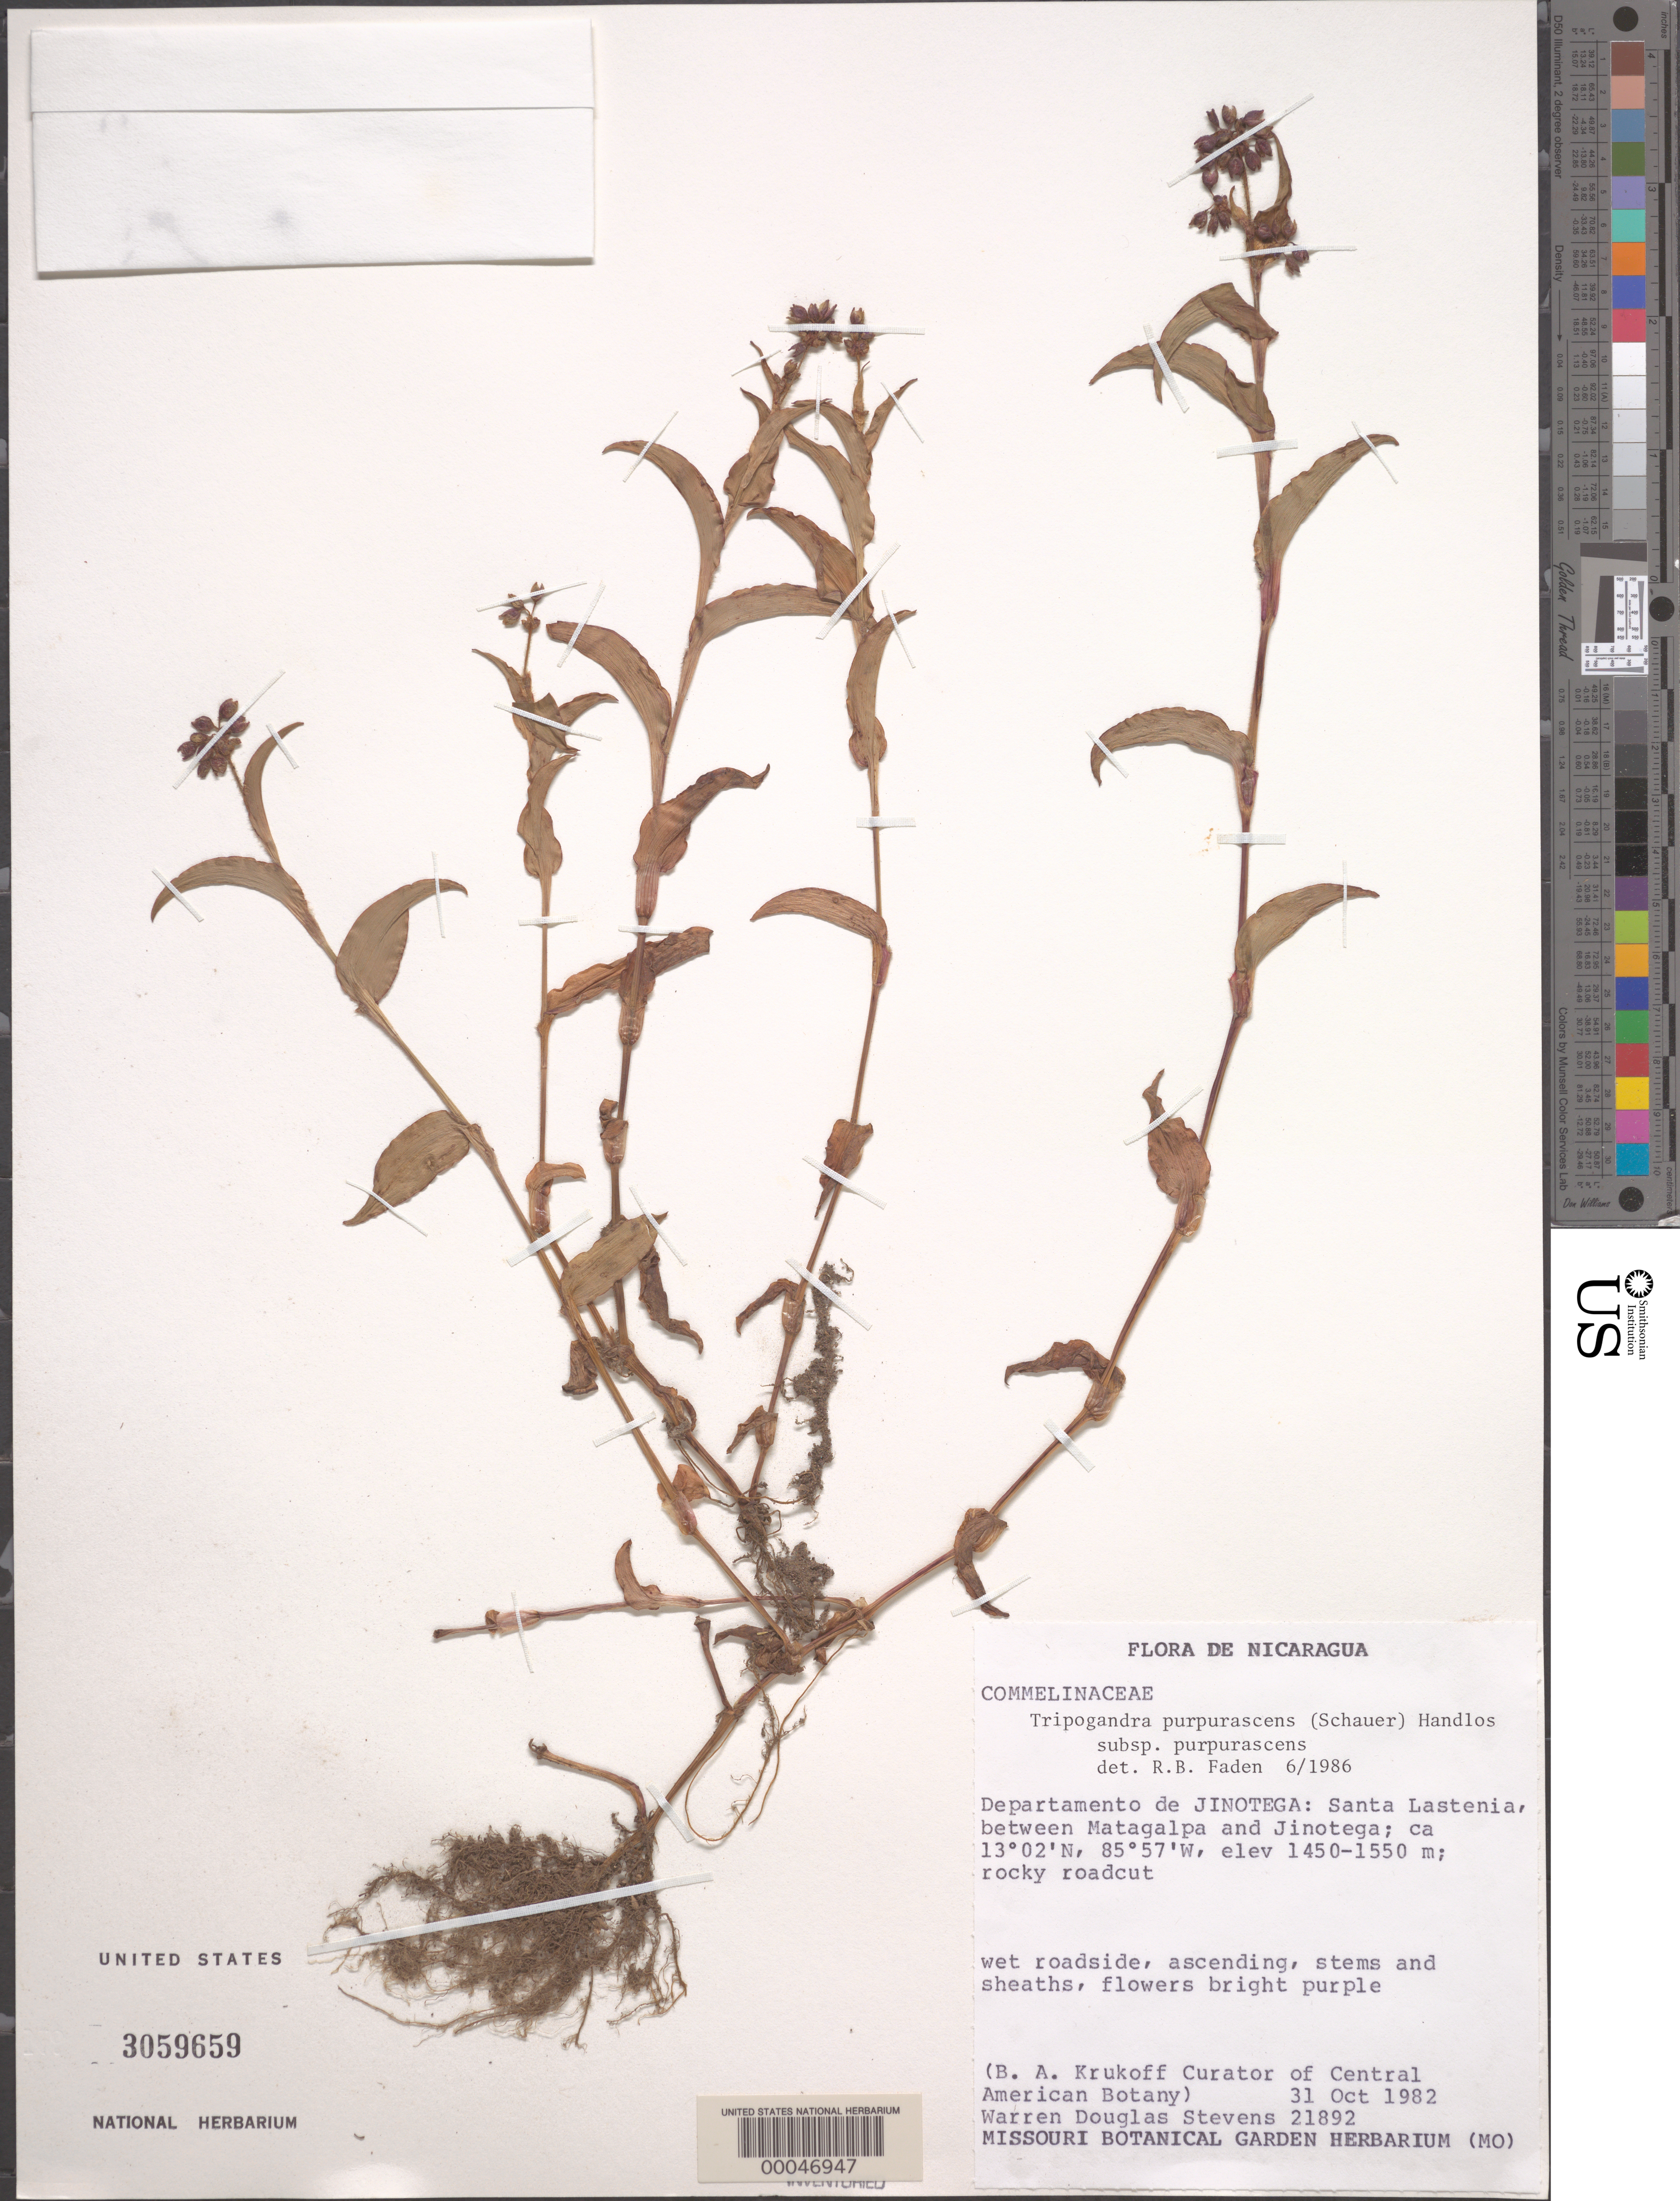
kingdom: Plantae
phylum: Tracheophyta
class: Liliopsida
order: Commelinales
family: Commelinaceae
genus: Tripogandra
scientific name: Tripogandra purpurascens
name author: (S. Schauer) Handlos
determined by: Faden, Robert B., (US), Smithsonian Institution - National Museum of Natural History (UNITED STATES)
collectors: B. A. Krukoff & W. D. Stevens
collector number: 21892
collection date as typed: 31 Oct 1982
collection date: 1982-10-31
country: Nicaragua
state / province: Jinotega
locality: Between matagalpa and jinotega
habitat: Wet rocky roadside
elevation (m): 1450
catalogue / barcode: US 3059659